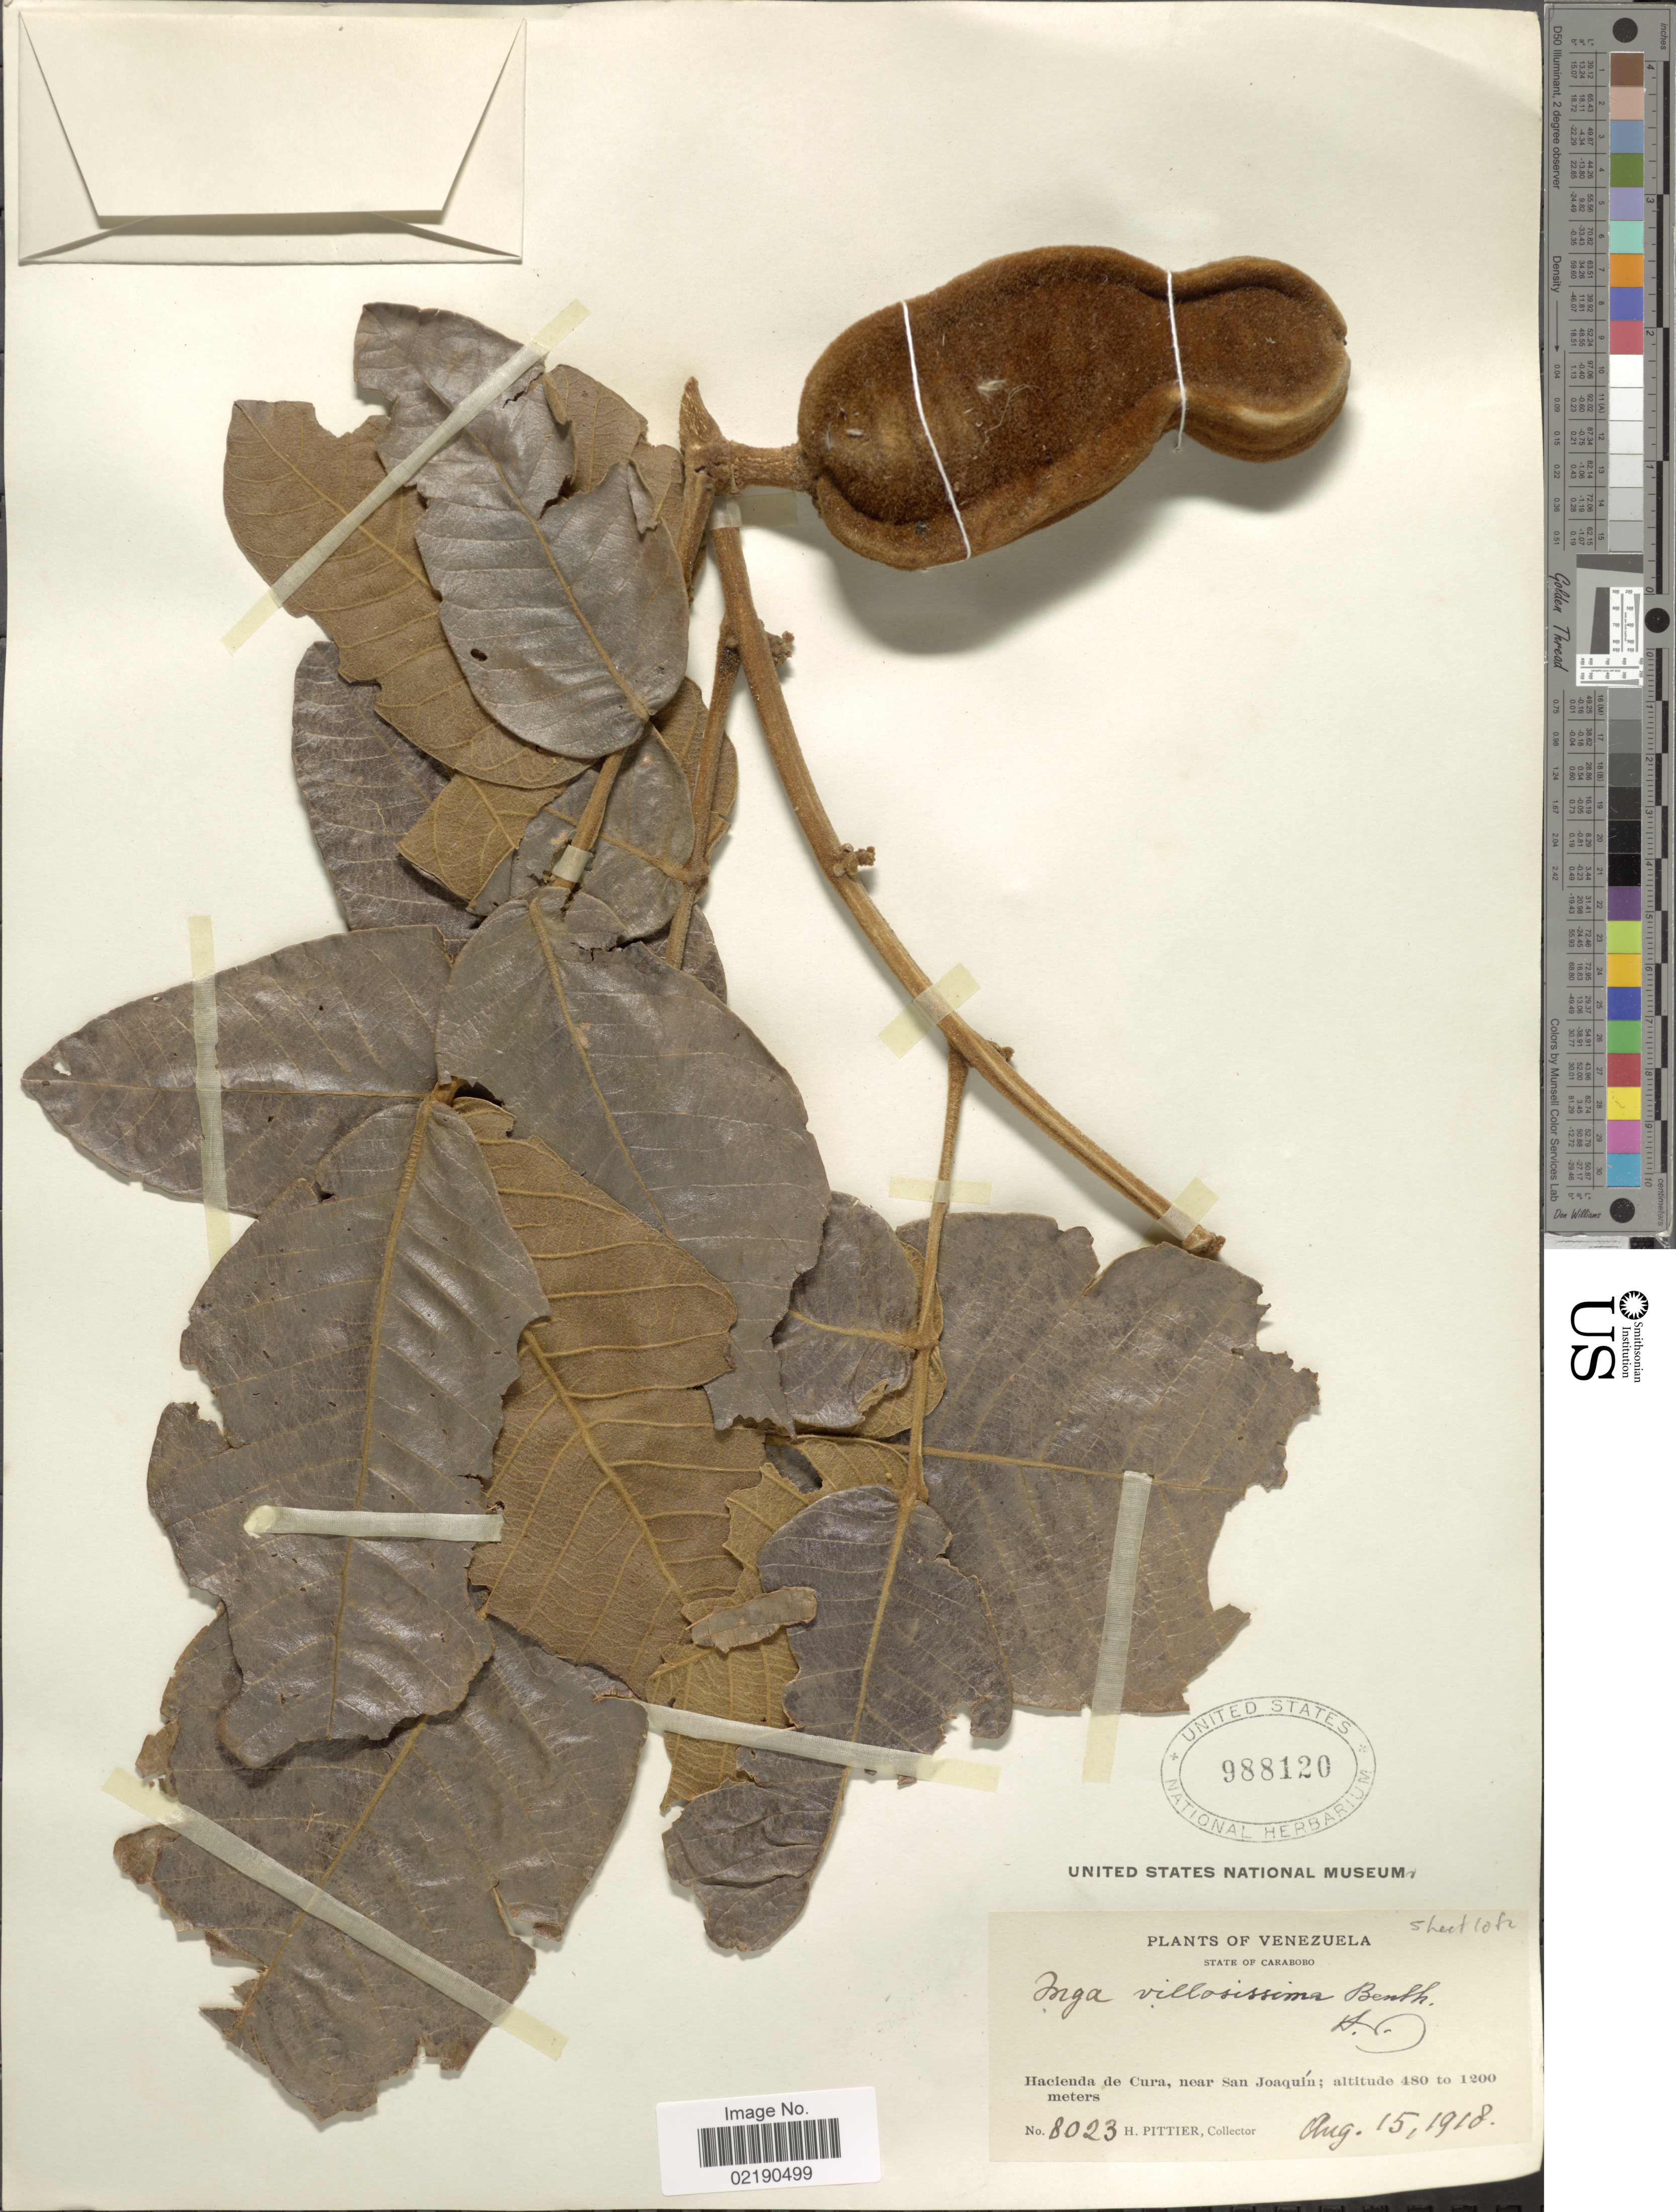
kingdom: Plantae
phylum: Tracheophyta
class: Magnoliopsida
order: Fabales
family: Fabaceae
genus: Inga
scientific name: Inga villosissima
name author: Benth.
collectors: H. F. Pittier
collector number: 8023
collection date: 1918-08-15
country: Venezuela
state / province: Carabobo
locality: State of Carabobo. Hacienda de Cura, near San Joaquin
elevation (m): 480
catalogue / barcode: US 988120